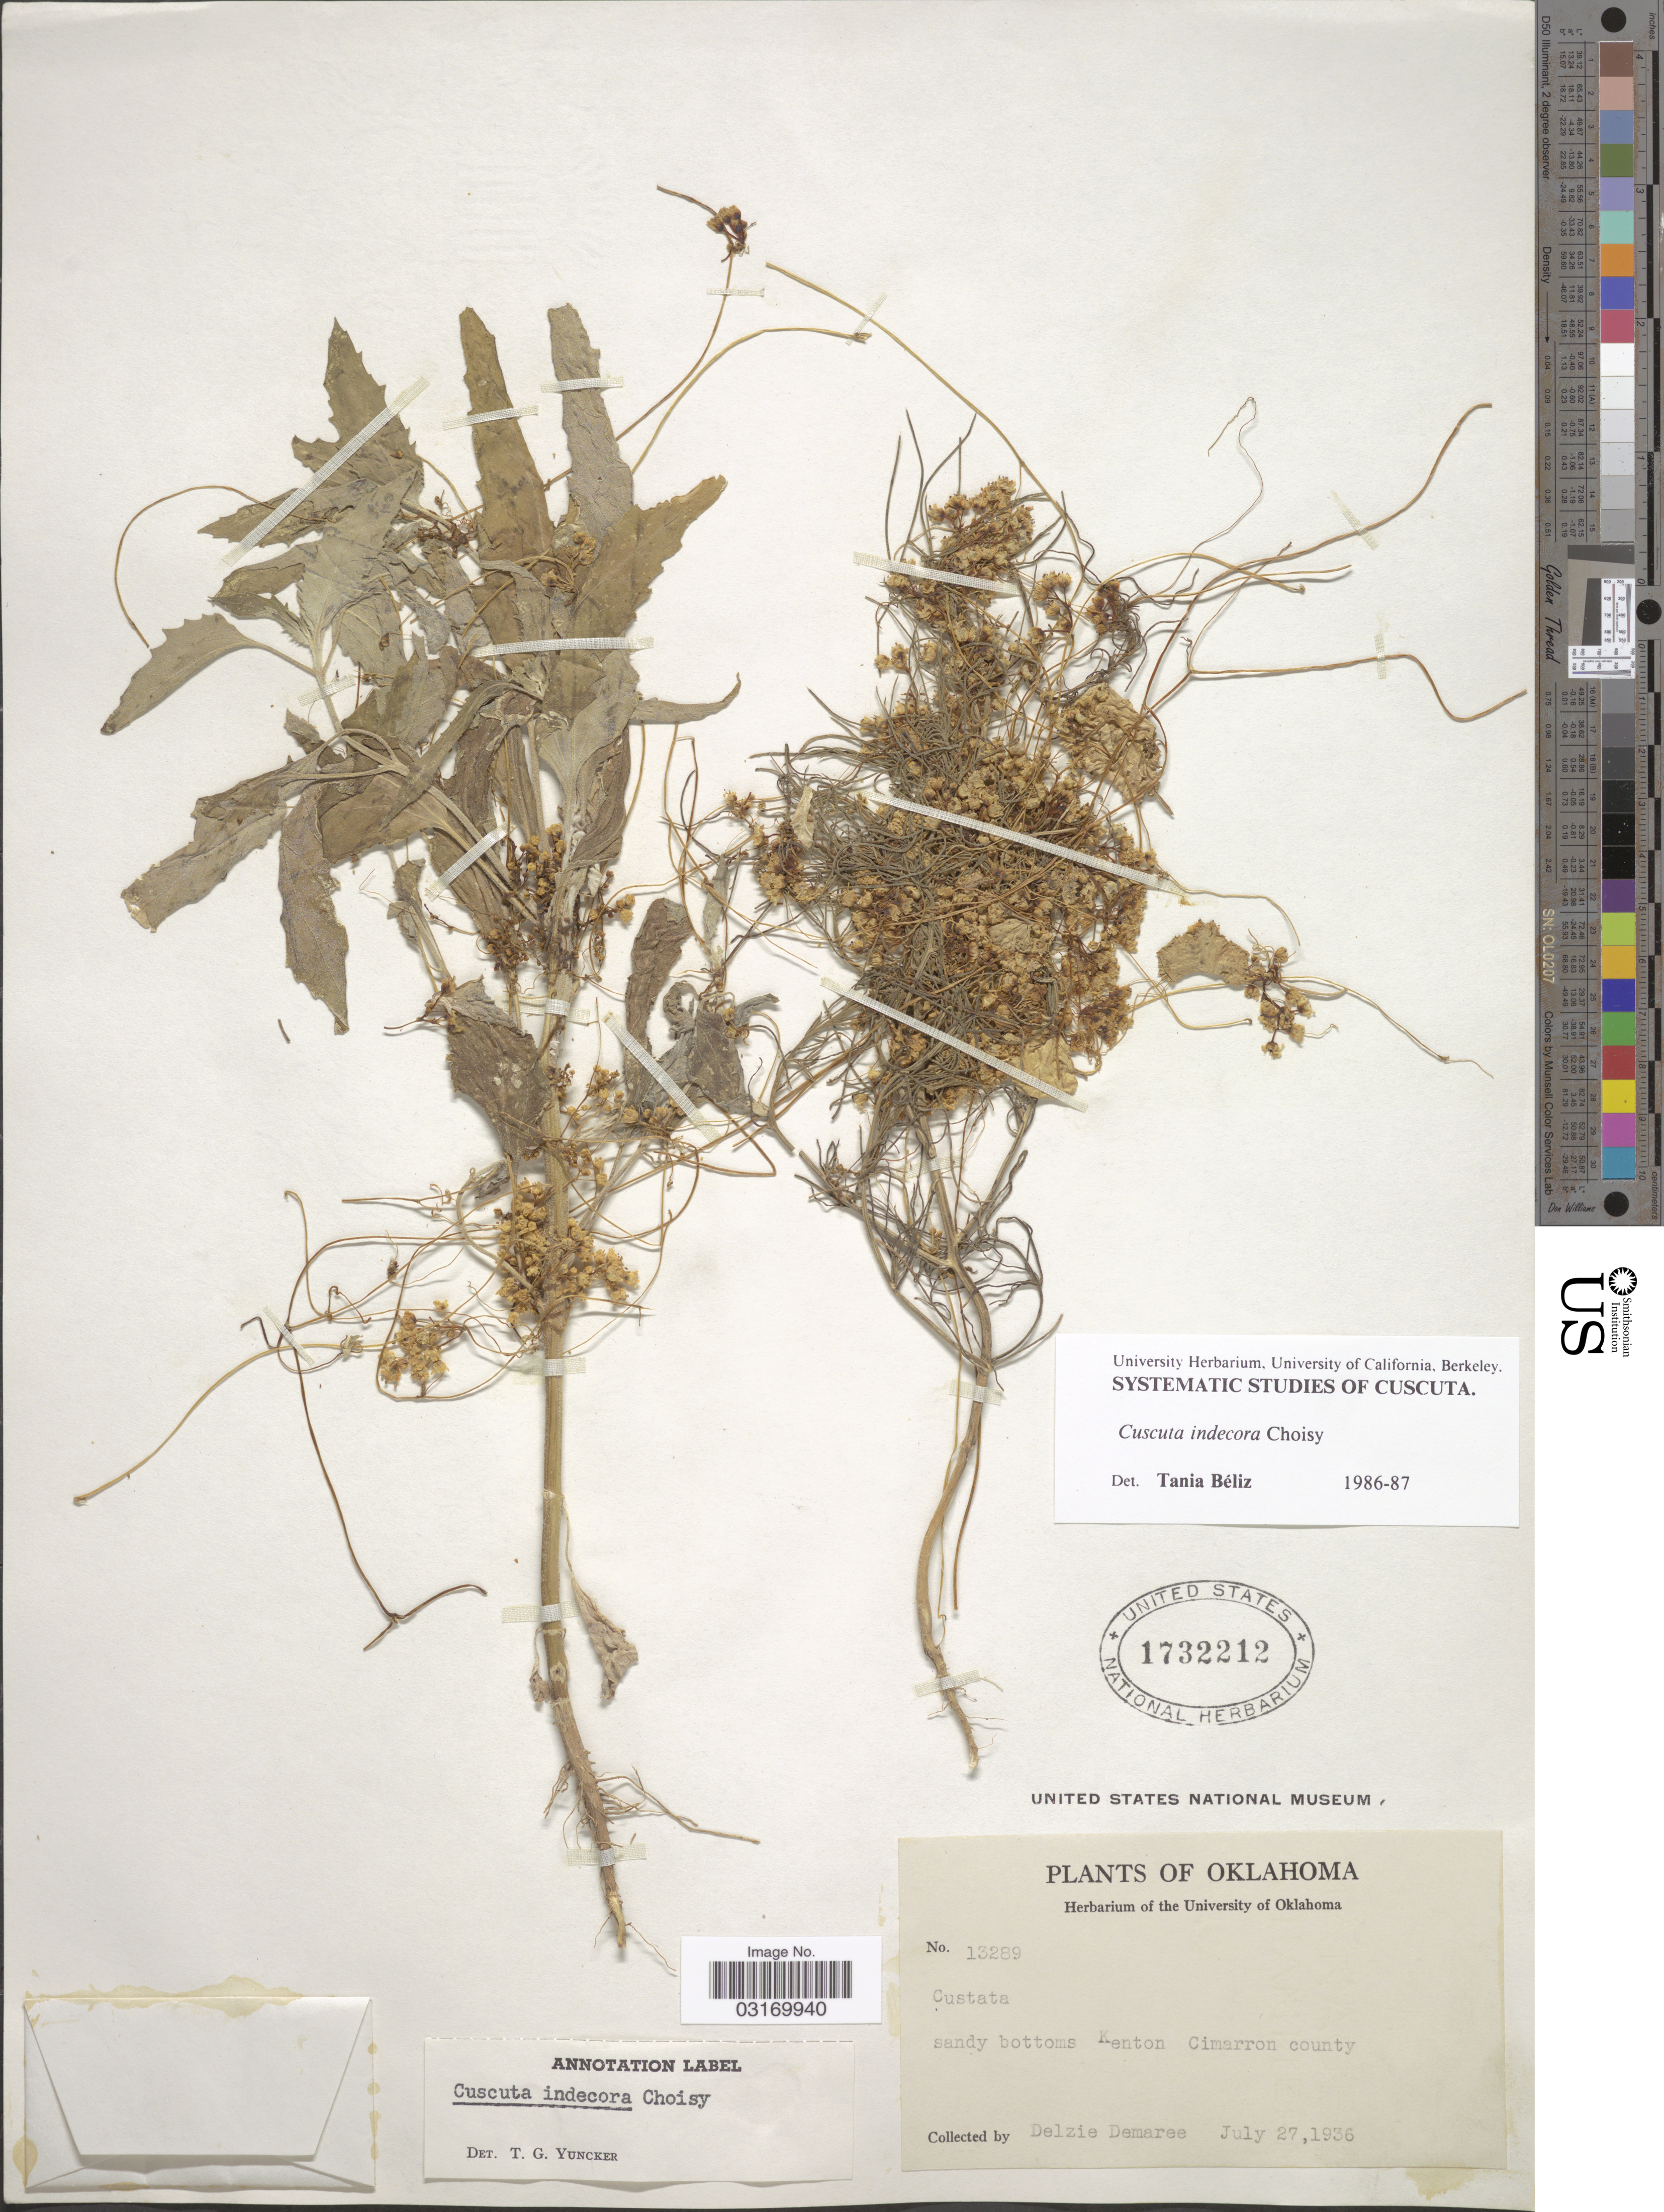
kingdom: Plantae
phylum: Tracheophyta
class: Magnoliopsida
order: Solanales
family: Convolvulaceae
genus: Cuscuta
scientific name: Cuscuta indecora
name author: Choisy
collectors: D. Demaree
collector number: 13289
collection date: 1936-07-27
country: United States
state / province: Oklahoma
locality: Custata. Sandy bottoms Kenton Cimarron county.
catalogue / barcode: US 1732212